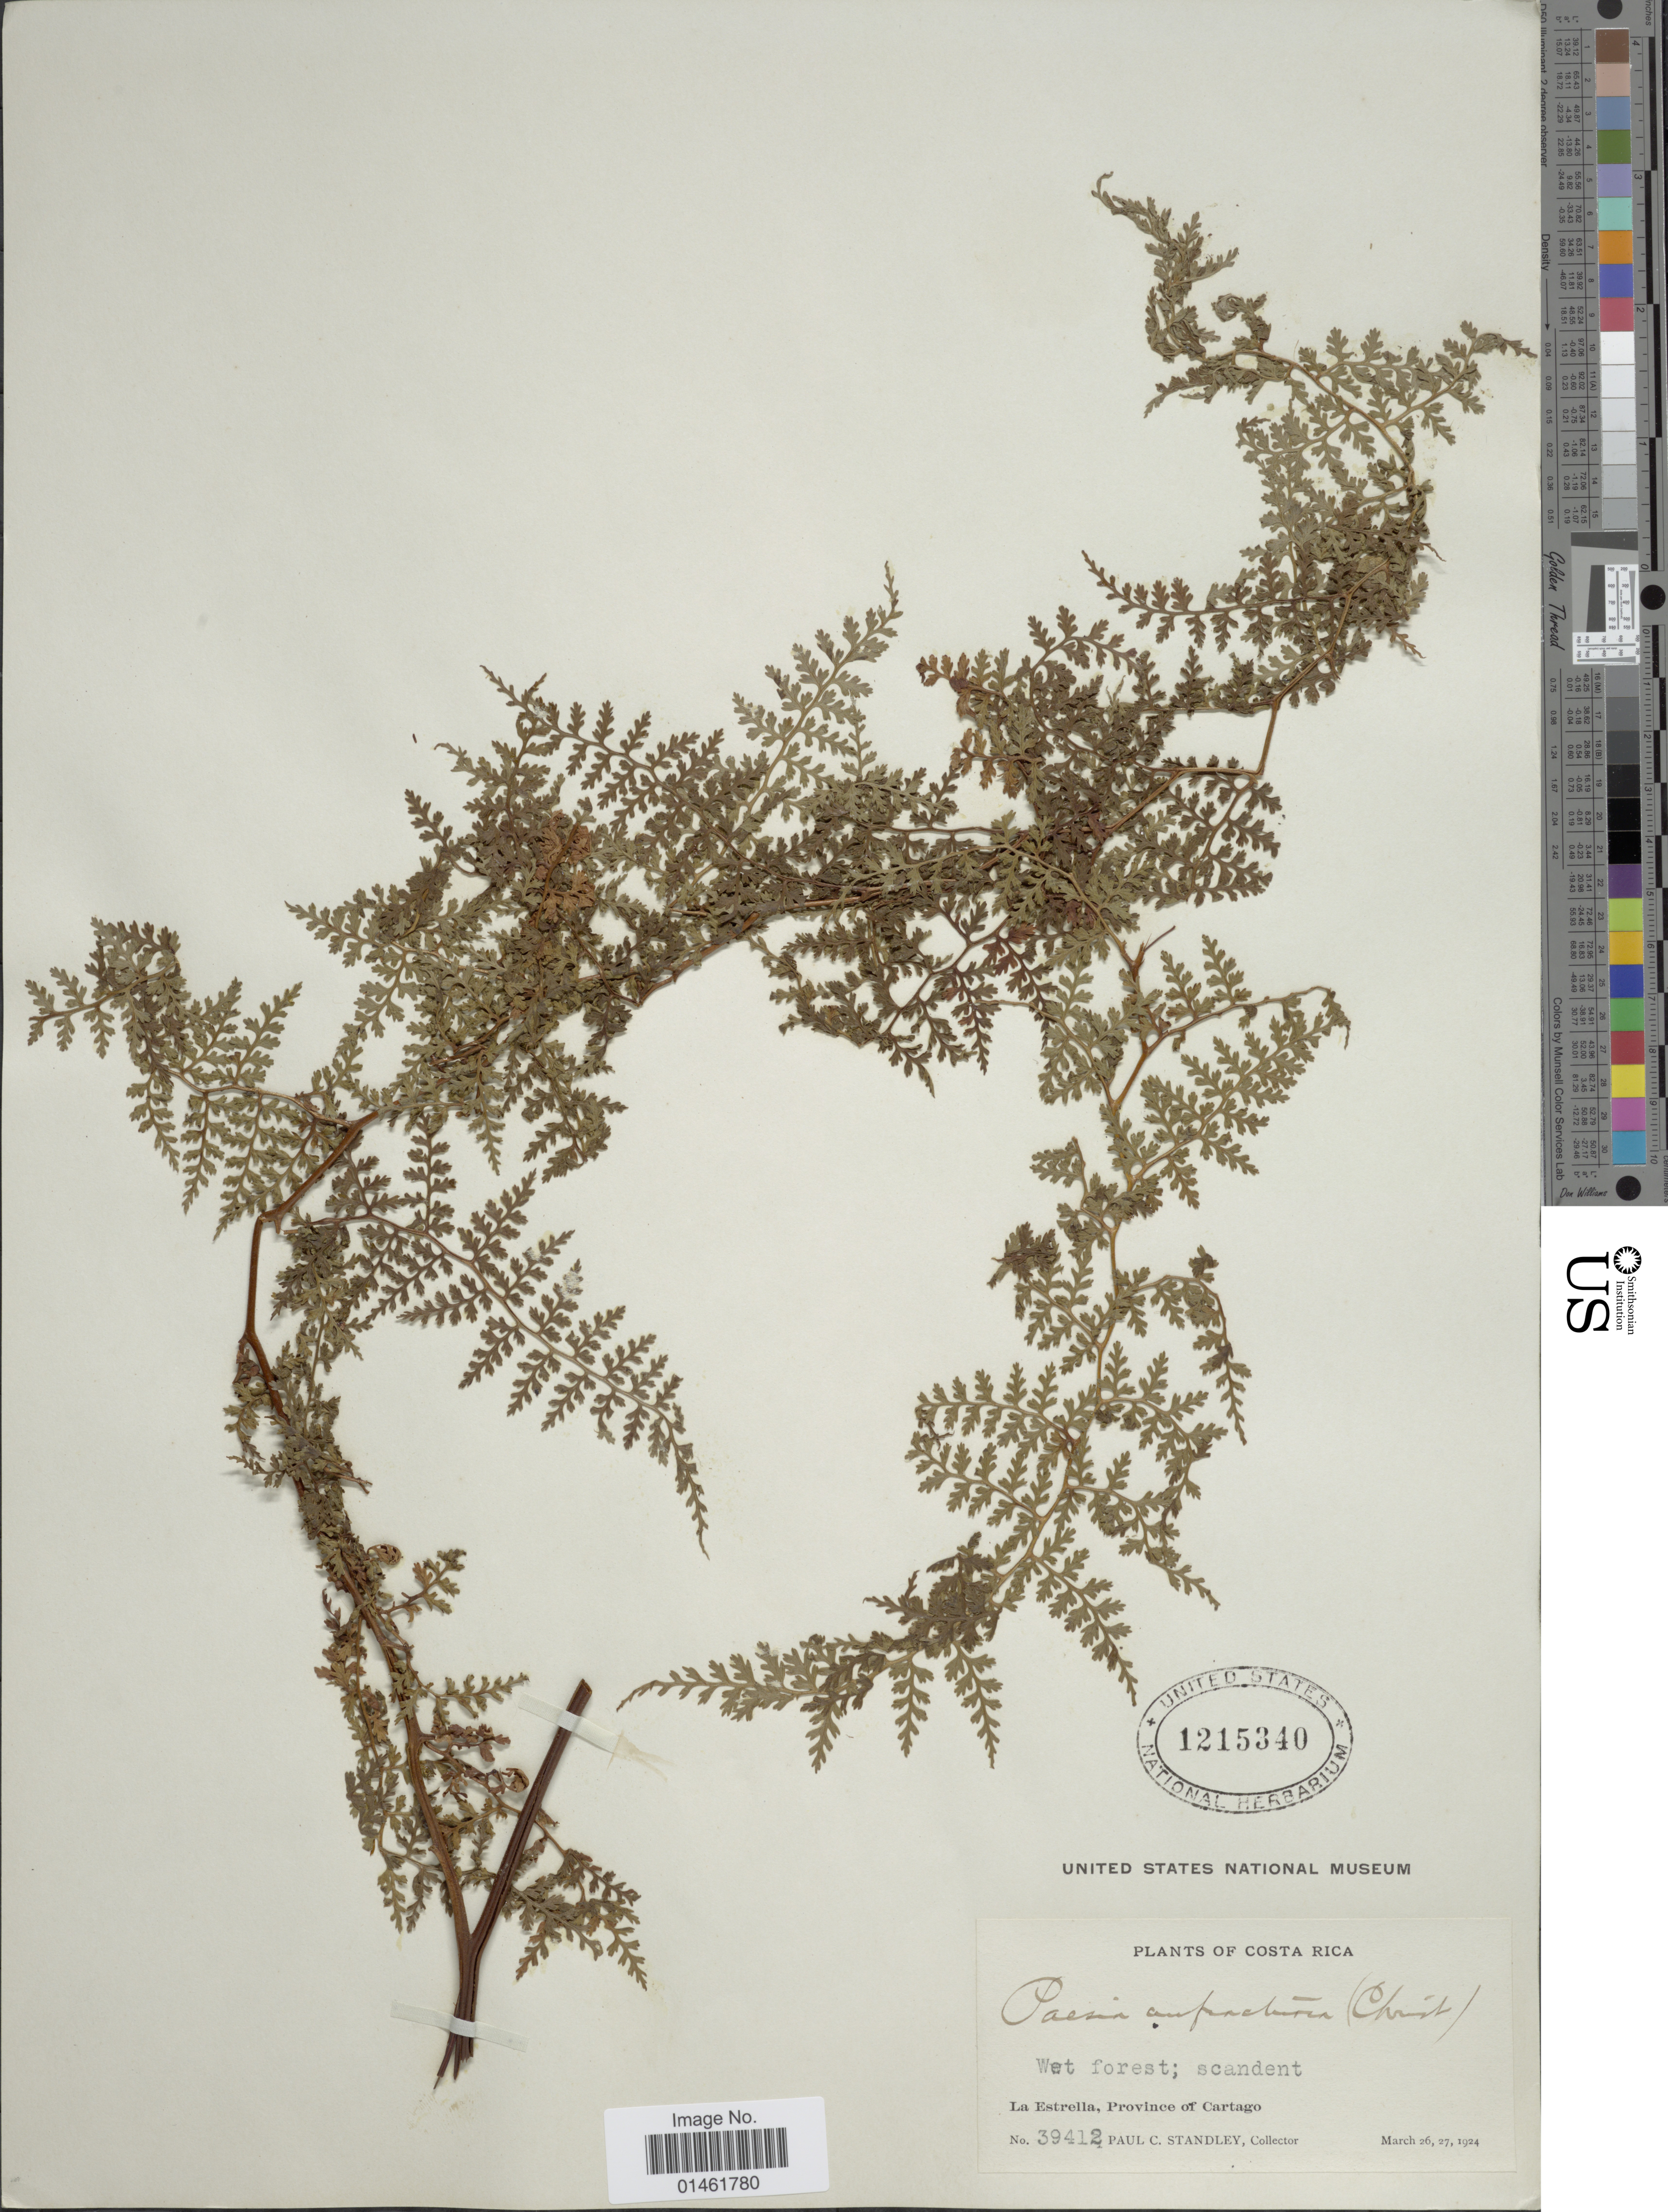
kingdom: Plantae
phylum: Tracheophyta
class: Polypodiopsida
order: Polypodiales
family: Dennstaedtiaceae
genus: Paesia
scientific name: Paesia anfractuosa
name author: (Christ) C. Chr.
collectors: P. C. Standley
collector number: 39412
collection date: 1924-03-26/1924-03-27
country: Costa Rica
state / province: Cartago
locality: La Estrella, province of Cartago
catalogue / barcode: US 1215340